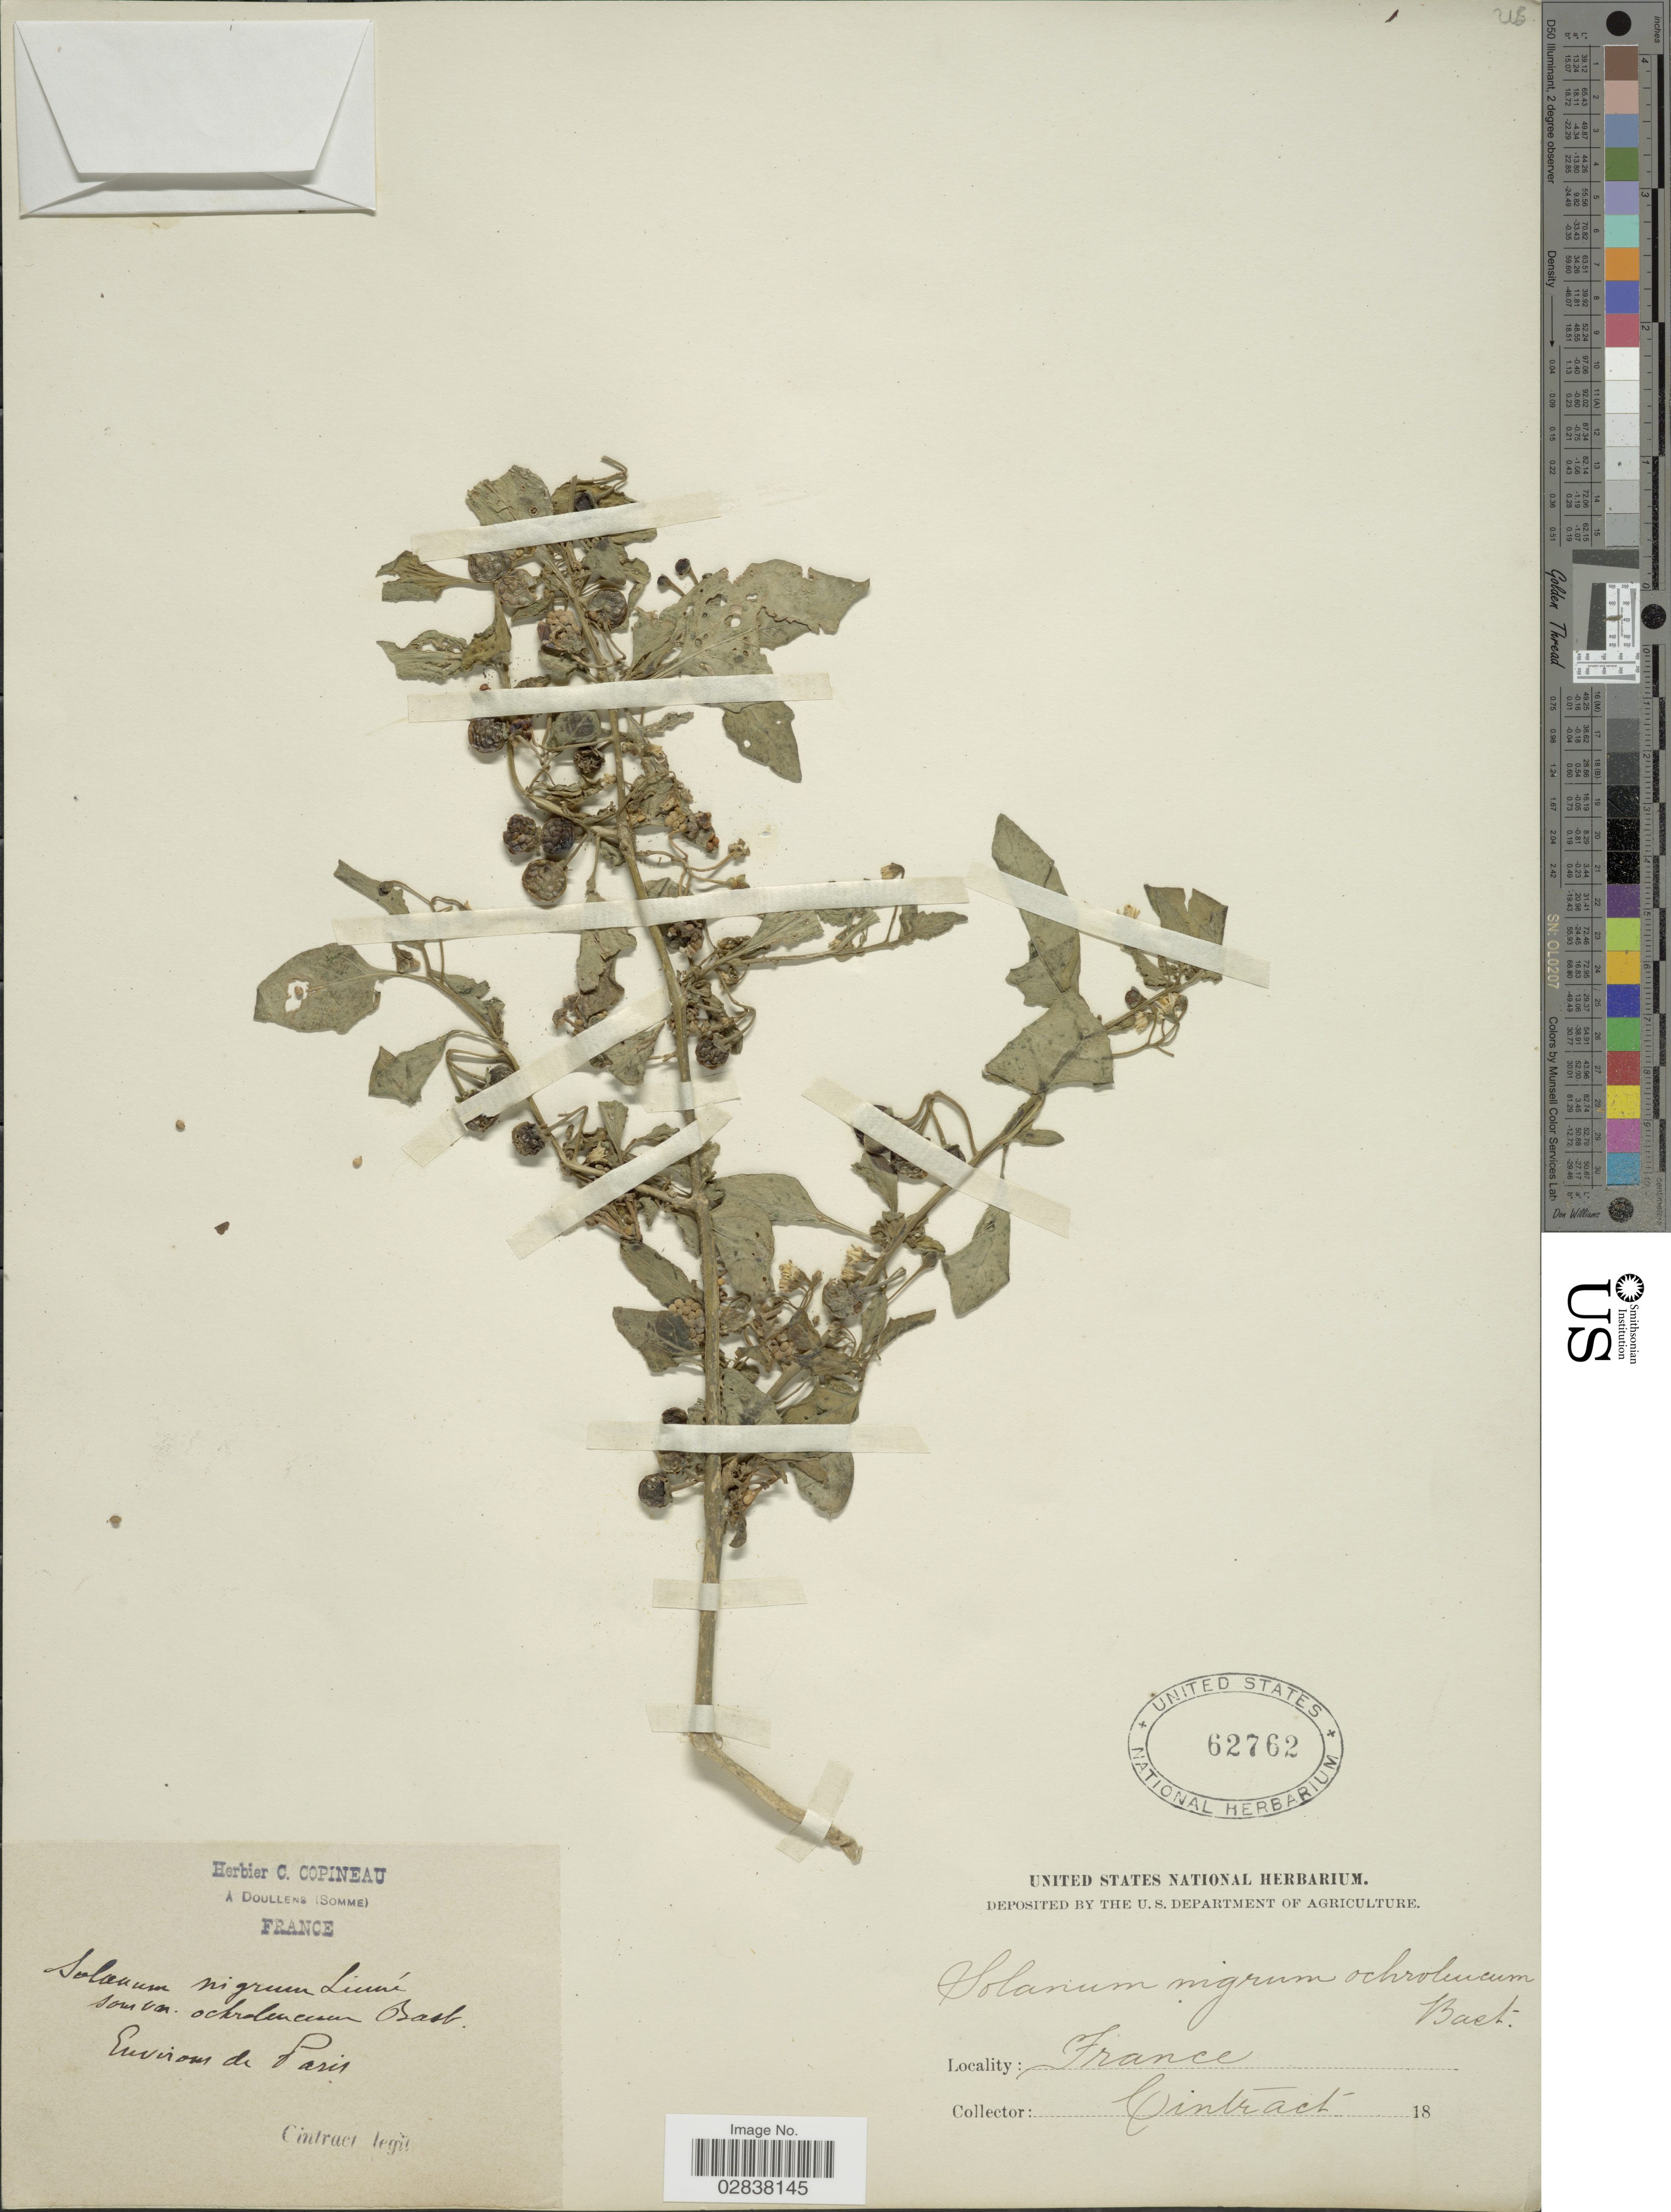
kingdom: Plantae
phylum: Tracheophyta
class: Magnoliopsida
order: Solanales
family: Solanaceae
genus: Solanum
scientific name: Solanum ochroleucum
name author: Bâstard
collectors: Cintract, --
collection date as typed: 18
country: France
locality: Environs de Paris.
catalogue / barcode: US 62762